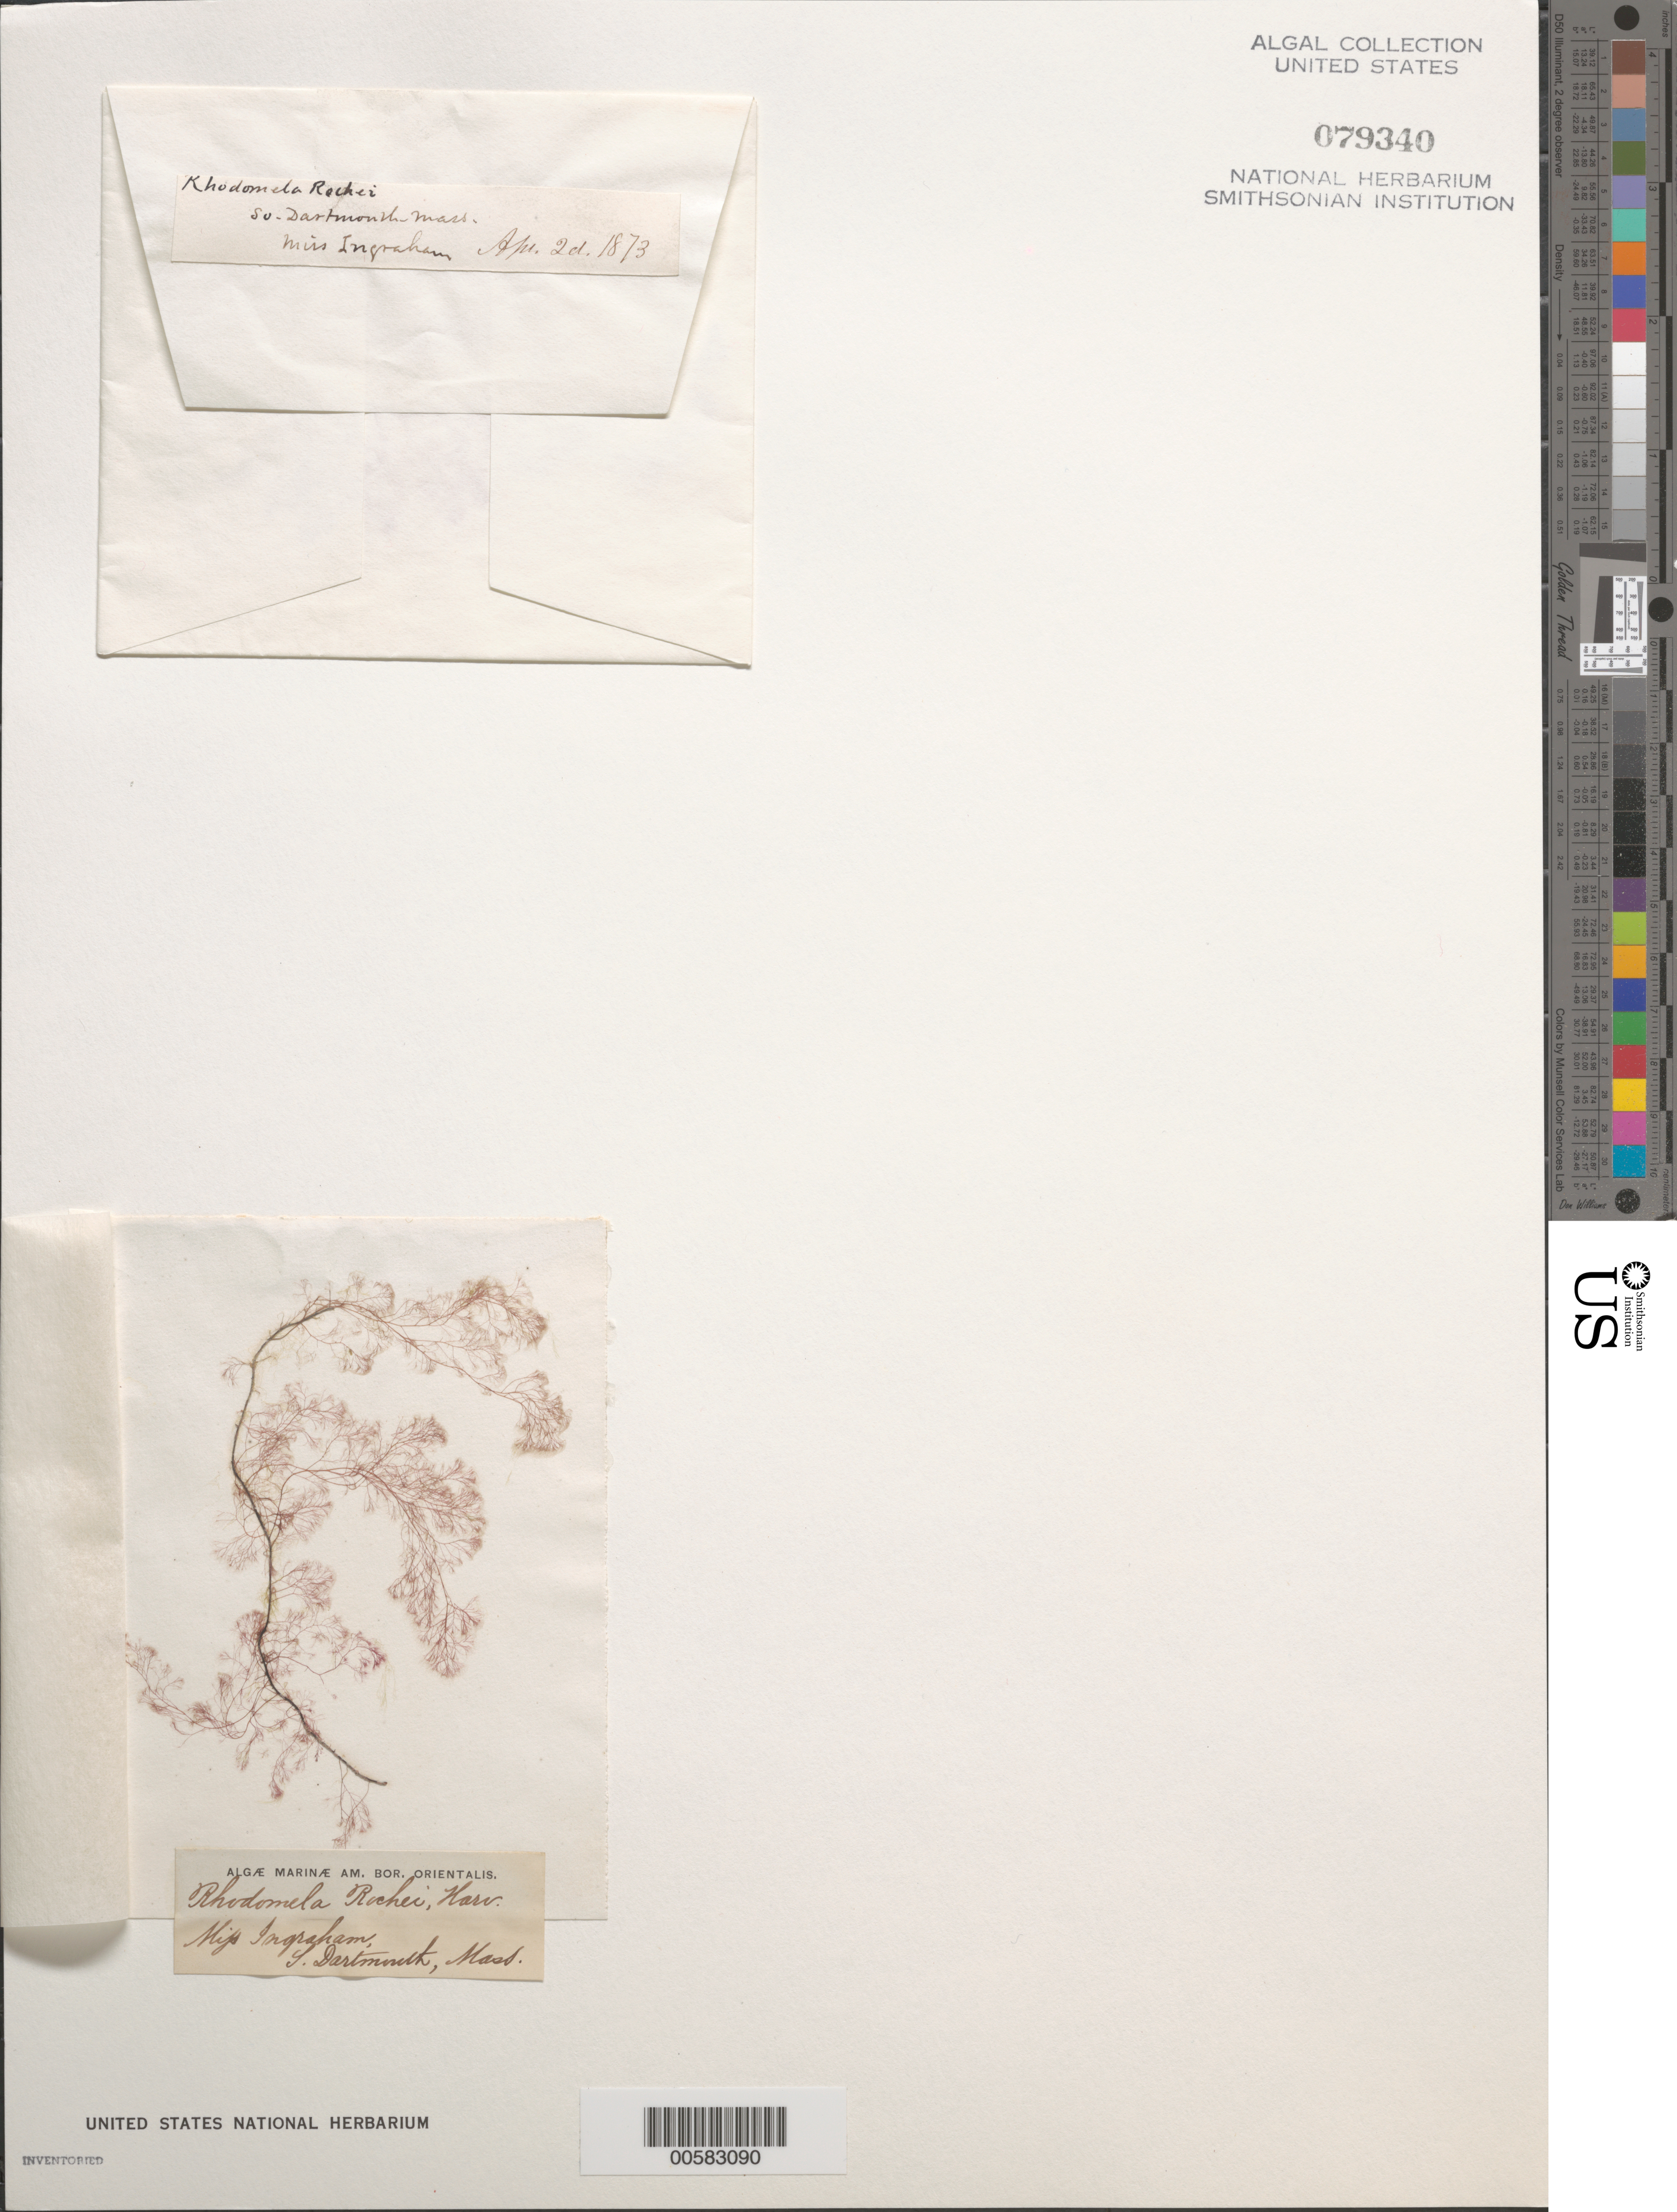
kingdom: Plantae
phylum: Rhodophyta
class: Florideophyceae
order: Ceramiales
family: Rhodomelaceae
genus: Rhodomela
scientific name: Rhodomela confervoides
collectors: M. Ingraham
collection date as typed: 02 Apr 1873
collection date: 1873-04-02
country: United States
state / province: Massachusetts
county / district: Bristol County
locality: South Dartmouth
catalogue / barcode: US 79340